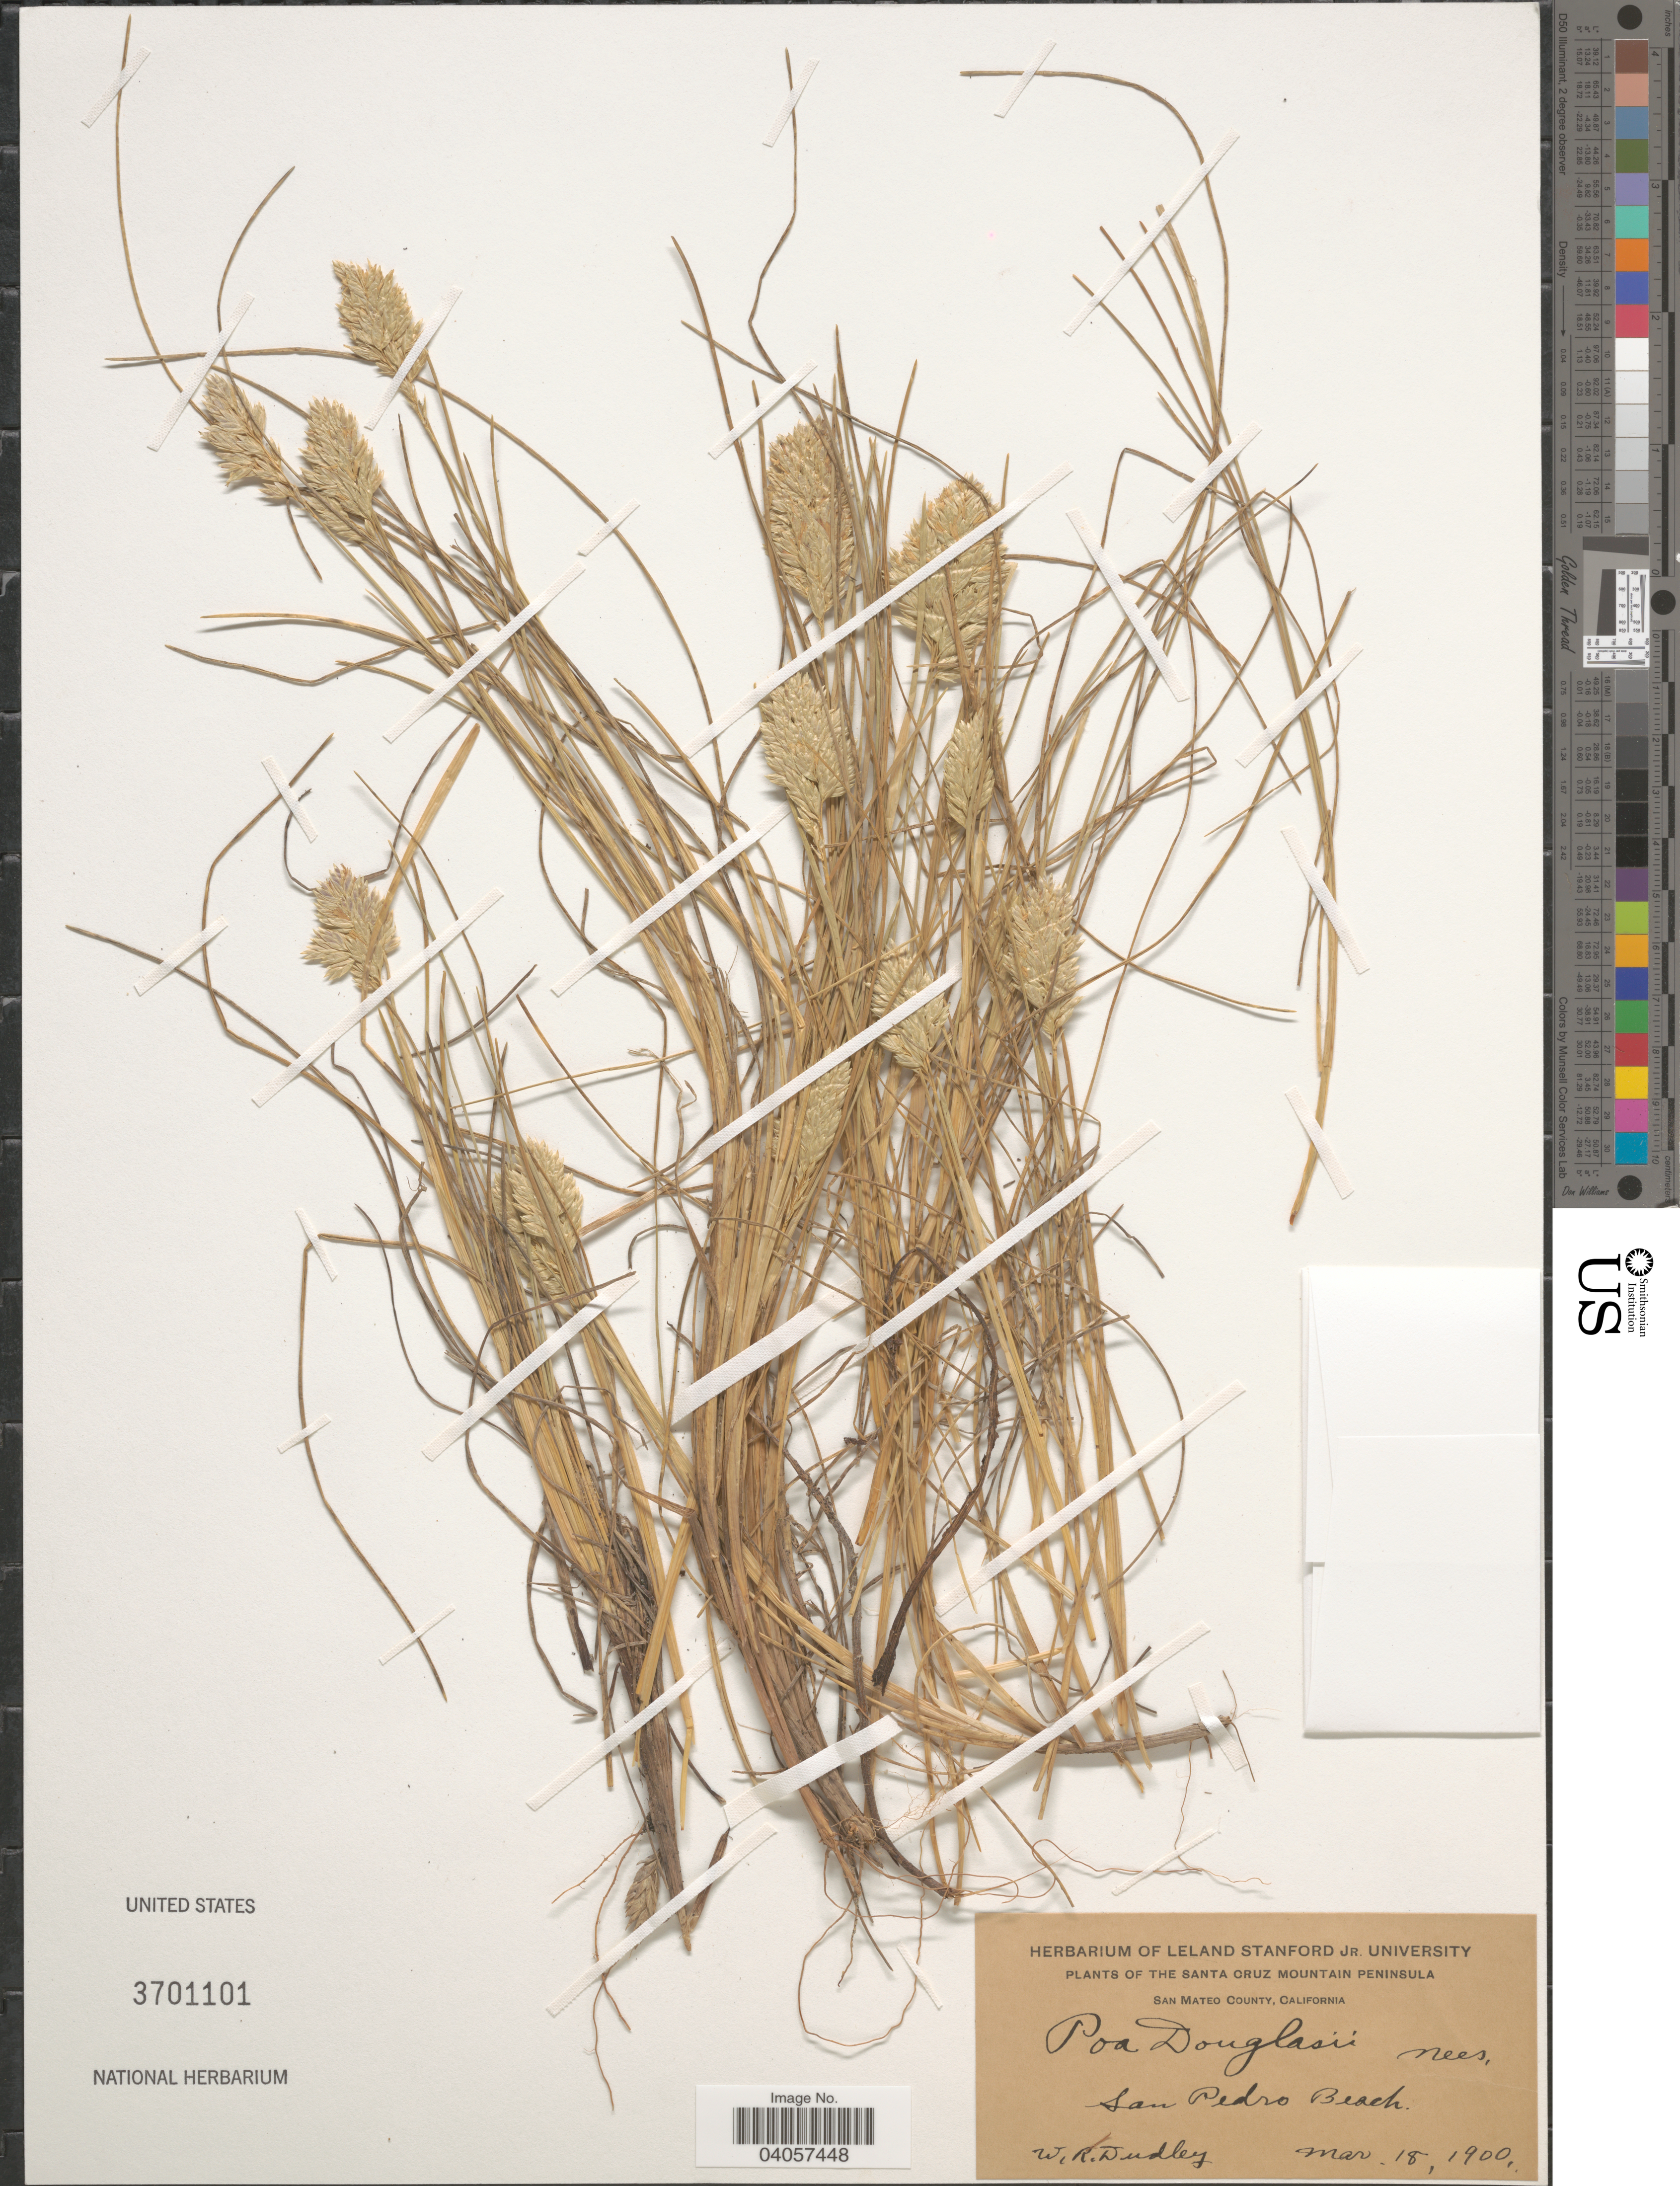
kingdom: Plantae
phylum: Tracheophyta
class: Liliopsida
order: Poales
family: Poaceae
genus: Poa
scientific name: Poa douglasii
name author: Nees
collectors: W. Dudley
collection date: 1900-03-18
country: United States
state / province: California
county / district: San Mateo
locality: Santa Cruz Mountain Peninsula. San Mateo County. San Pedro Beach.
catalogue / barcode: US 3701101